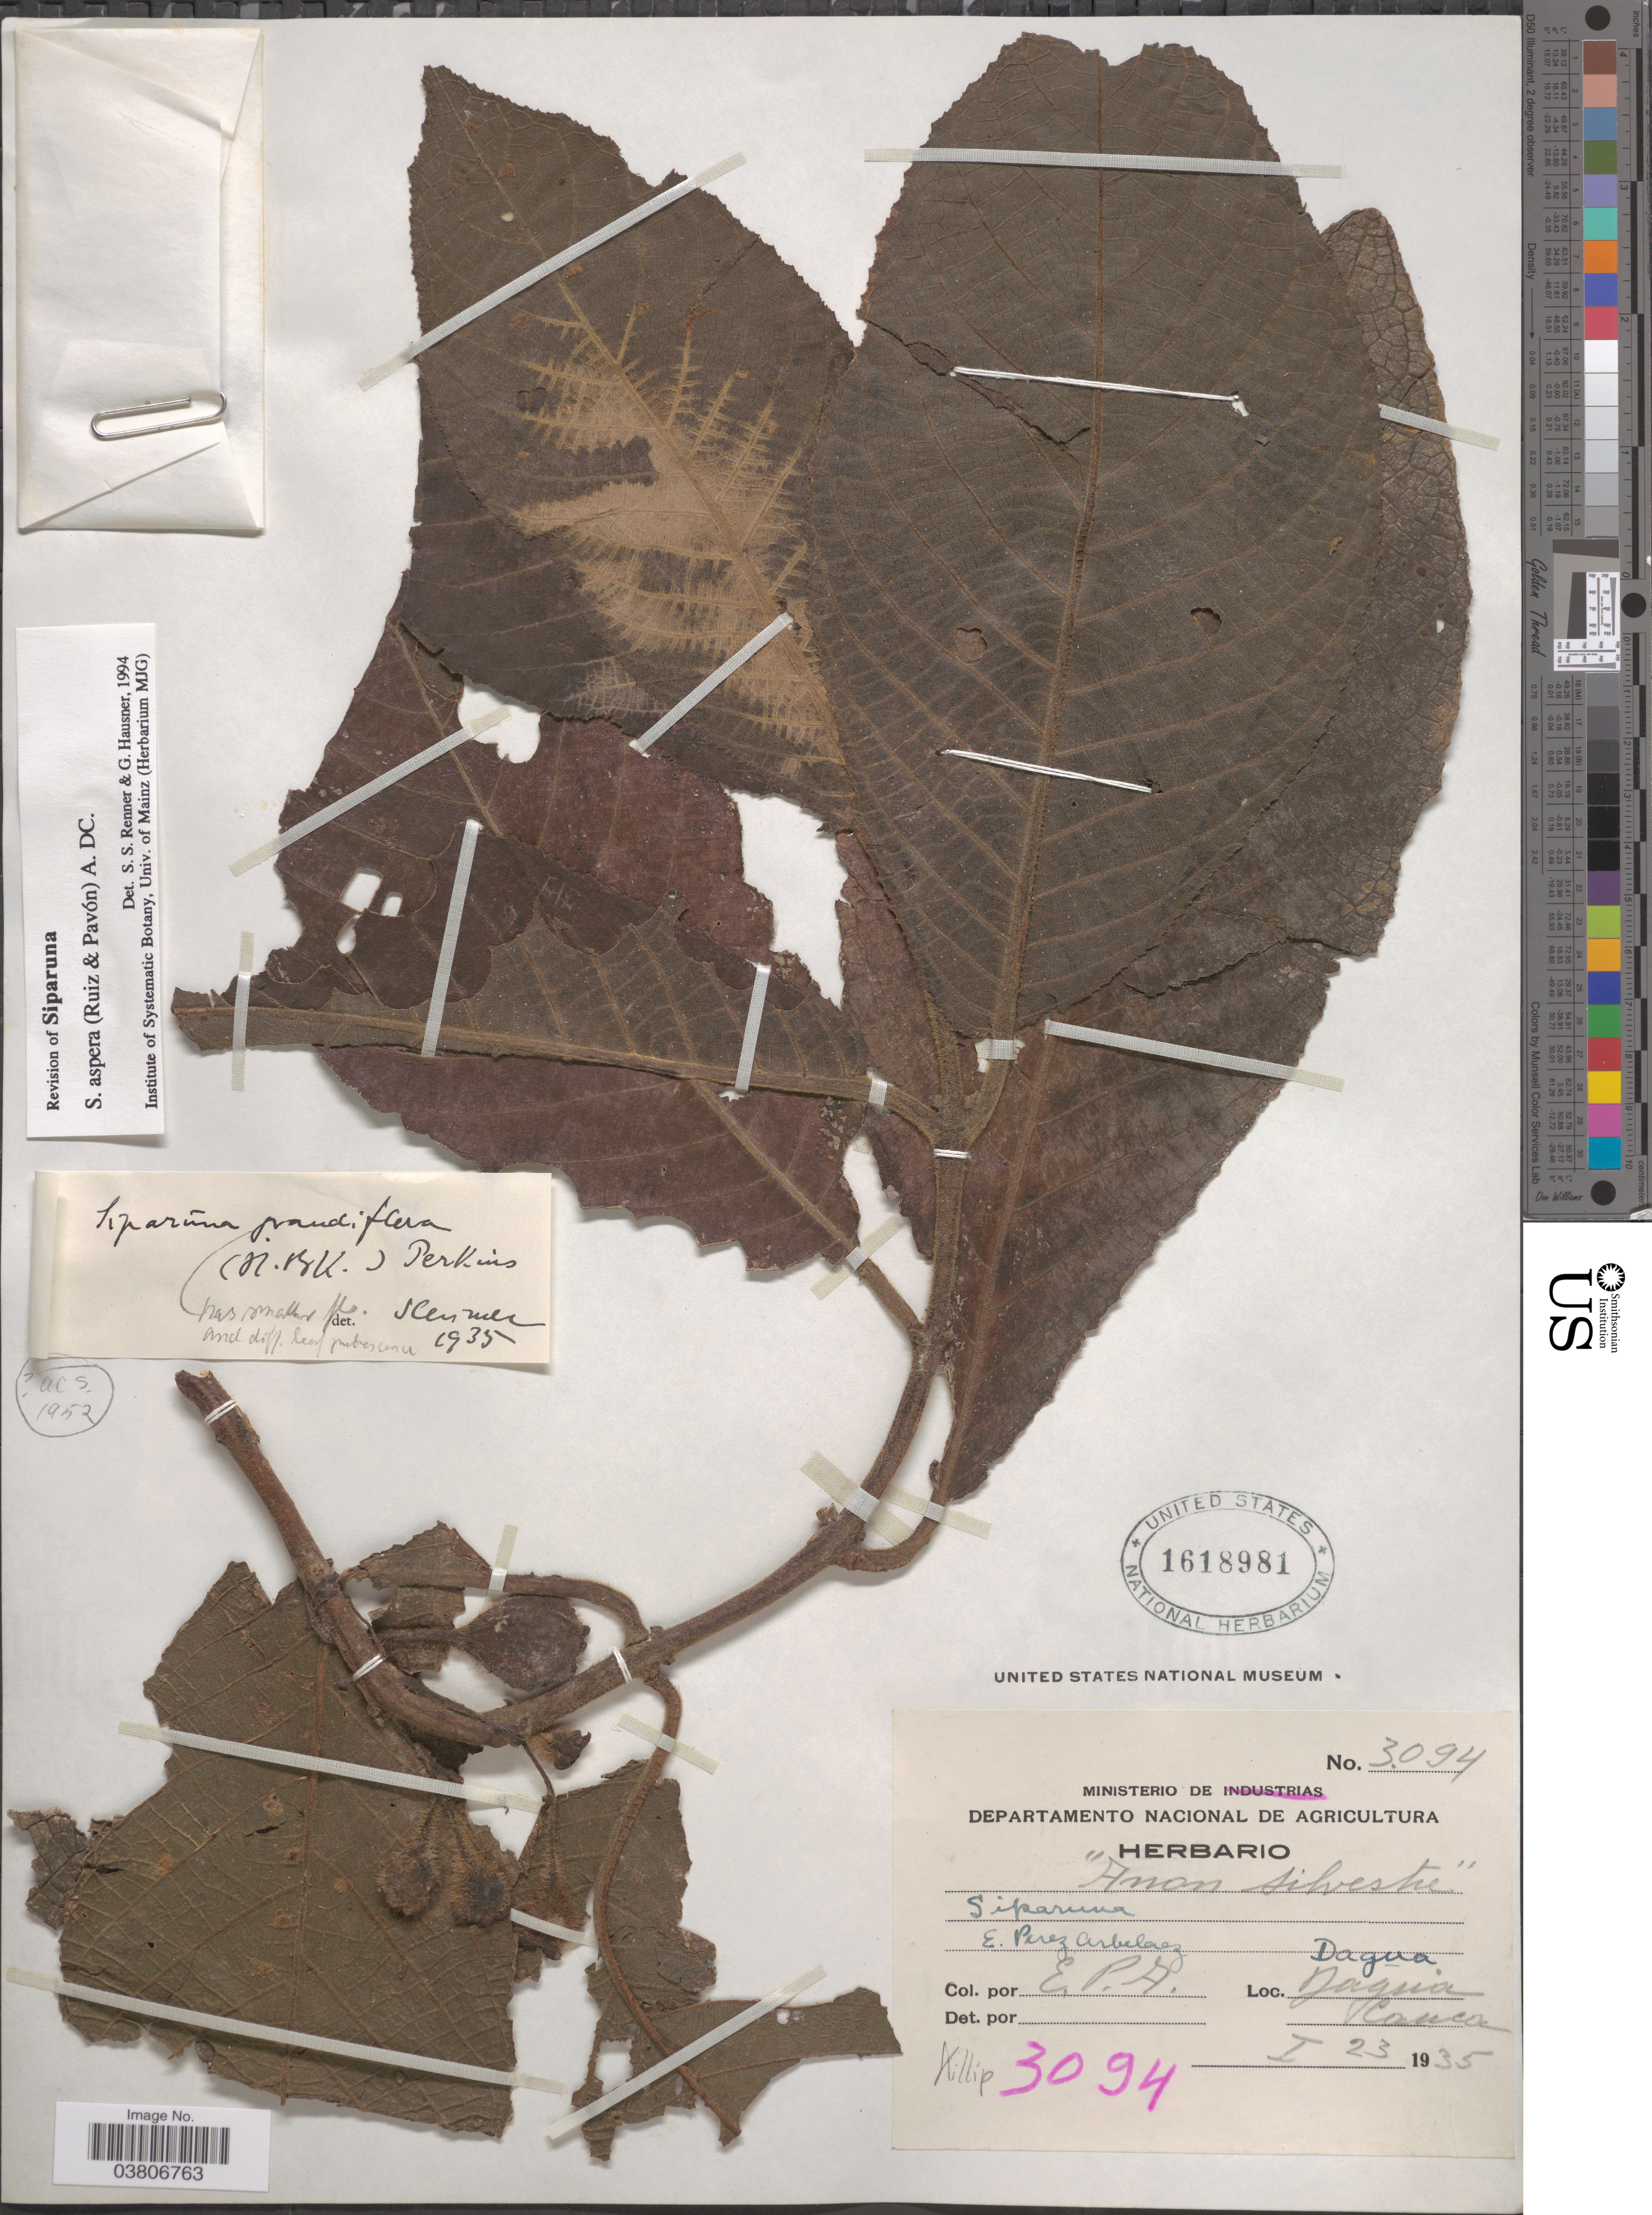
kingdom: Plantae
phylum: Tracheophyta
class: Magnoliopsida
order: Laurales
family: Siparunaceae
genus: Siparuna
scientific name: Siparuna aspera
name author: (Ruiz & Pav.) A. DC.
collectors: E. Pérez Arbeláez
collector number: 3094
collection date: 1935-01-23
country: Colombia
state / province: Cauca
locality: Dagua.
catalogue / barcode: US 1618981